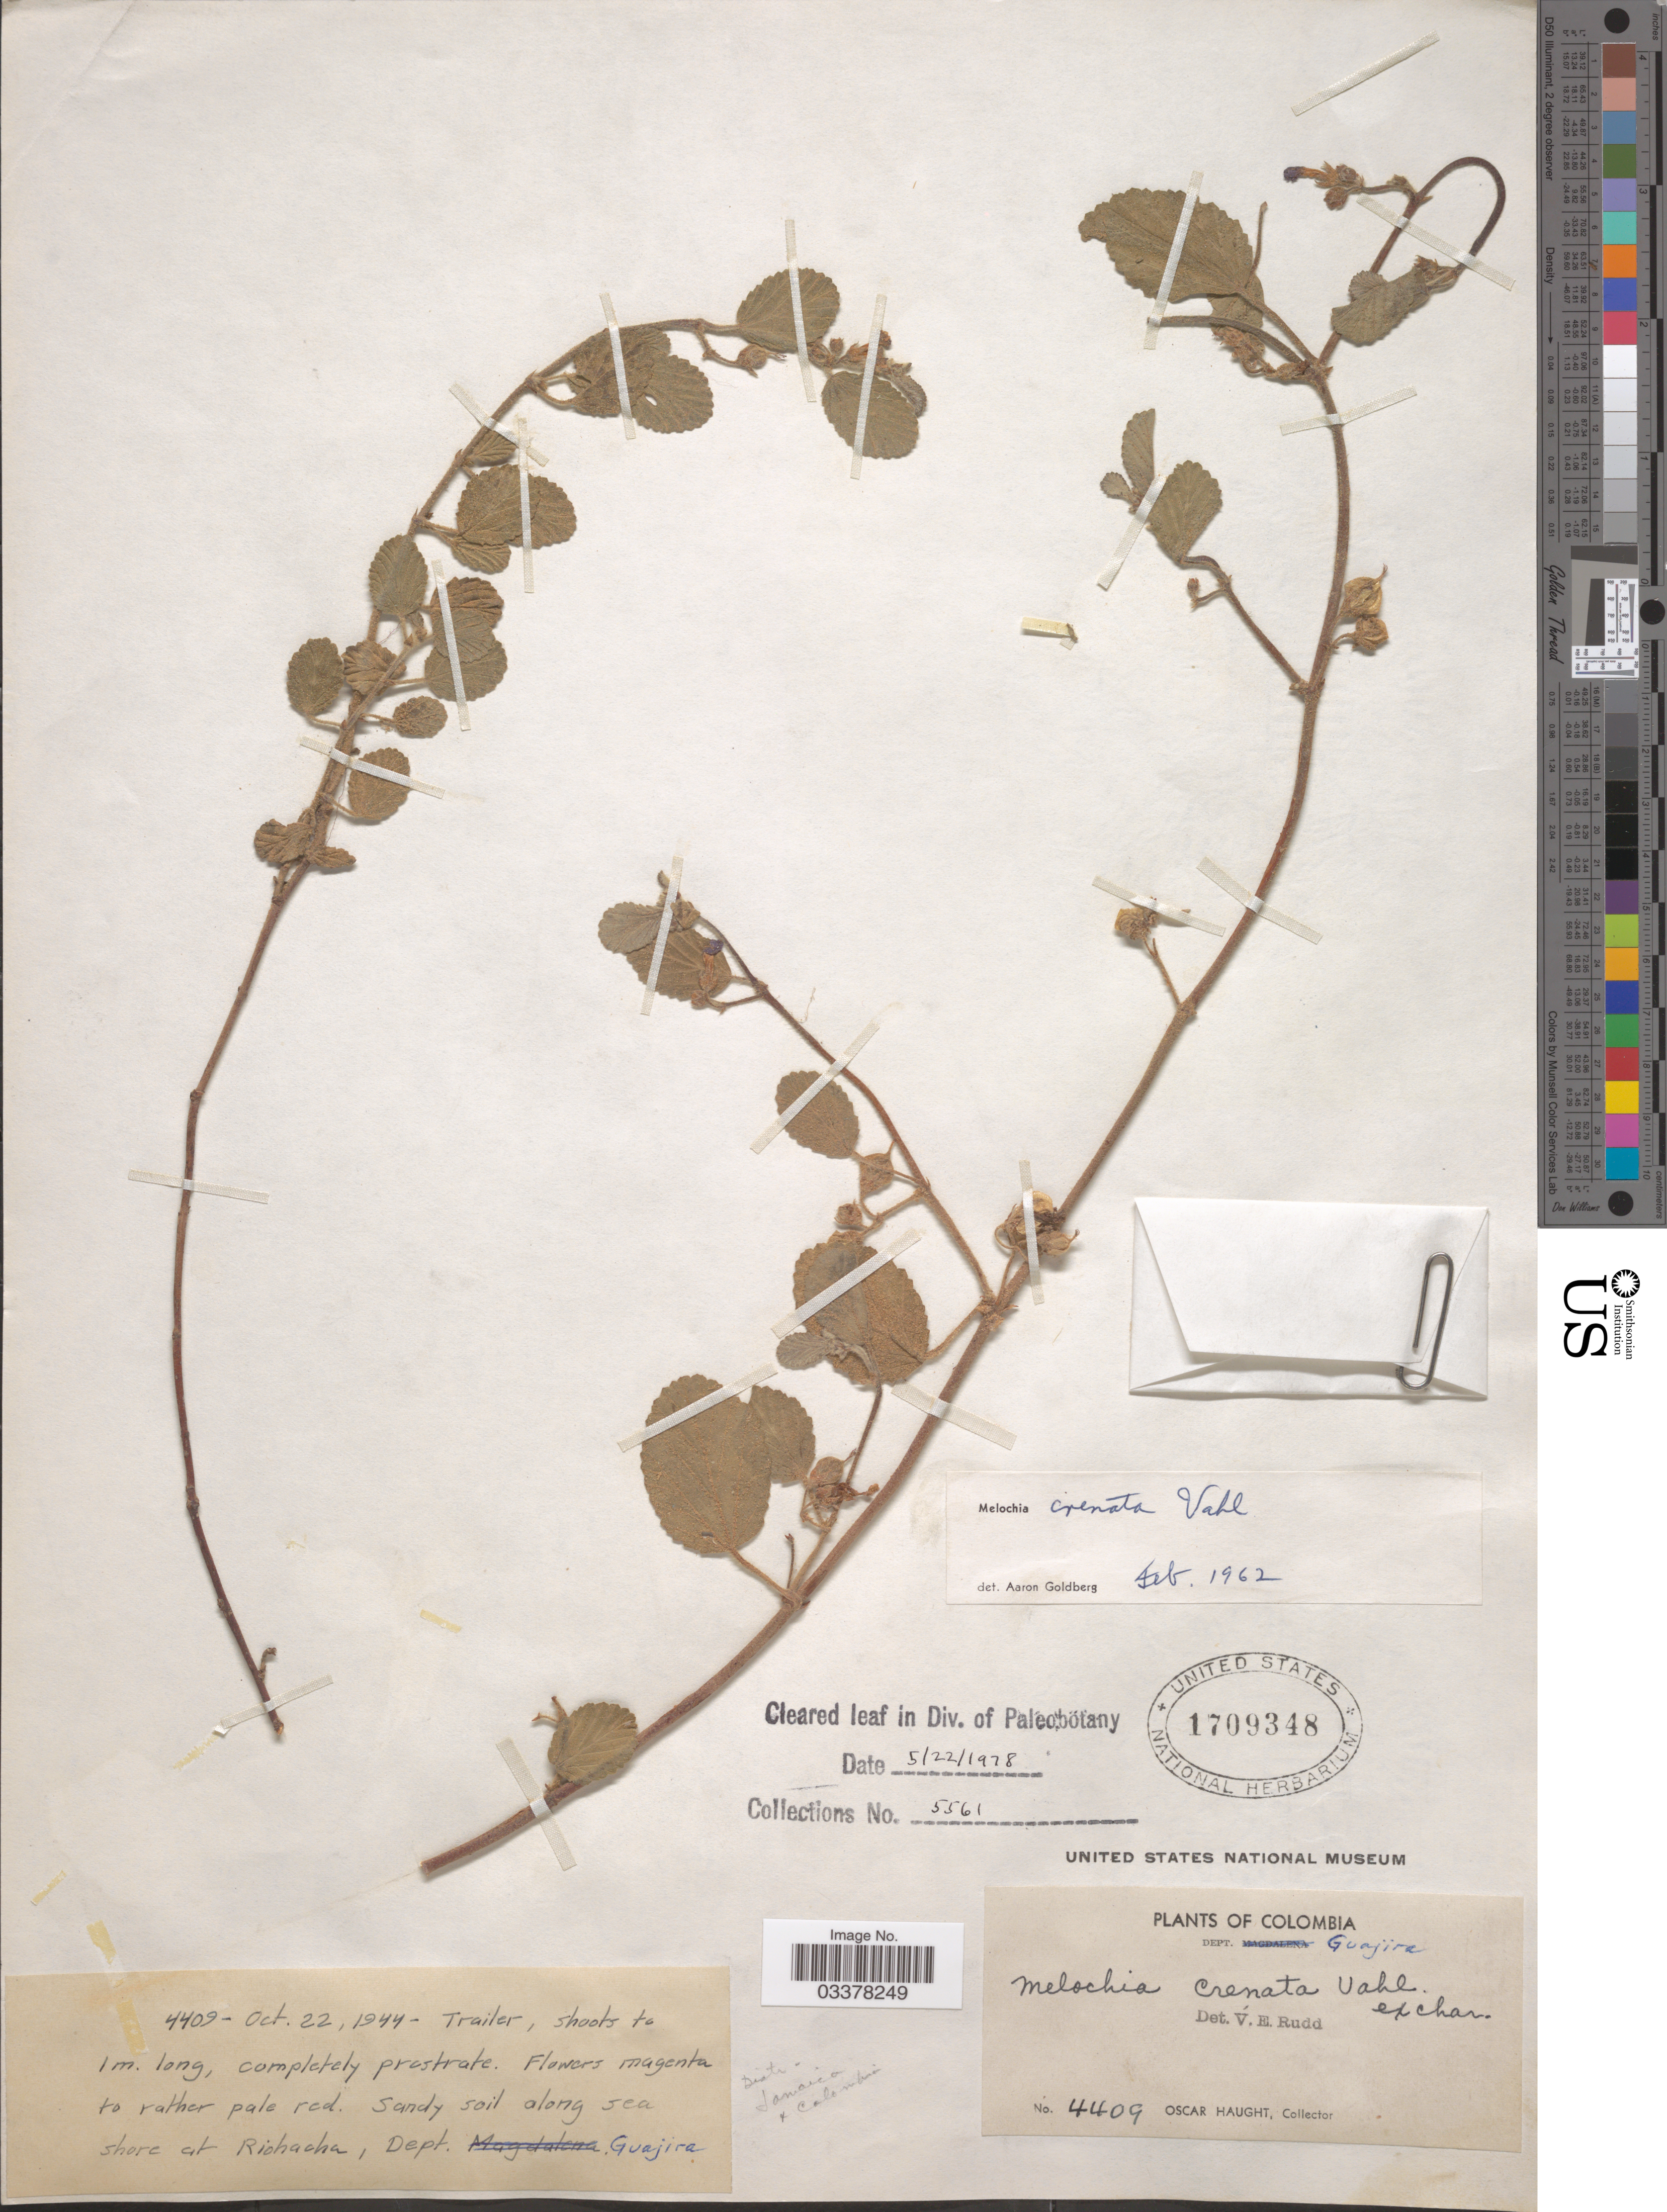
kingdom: Plantae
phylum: Tracheophyta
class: Magnoliopsida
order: Malvales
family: Malvaceae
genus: Melochia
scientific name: Melochia crenata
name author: Vahl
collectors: O. Haught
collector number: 4409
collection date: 1944-10-22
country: Colombia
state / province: La Guajira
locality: Dept. Guajira. Along sea shore at Riohacha.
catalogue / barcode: US 1709348